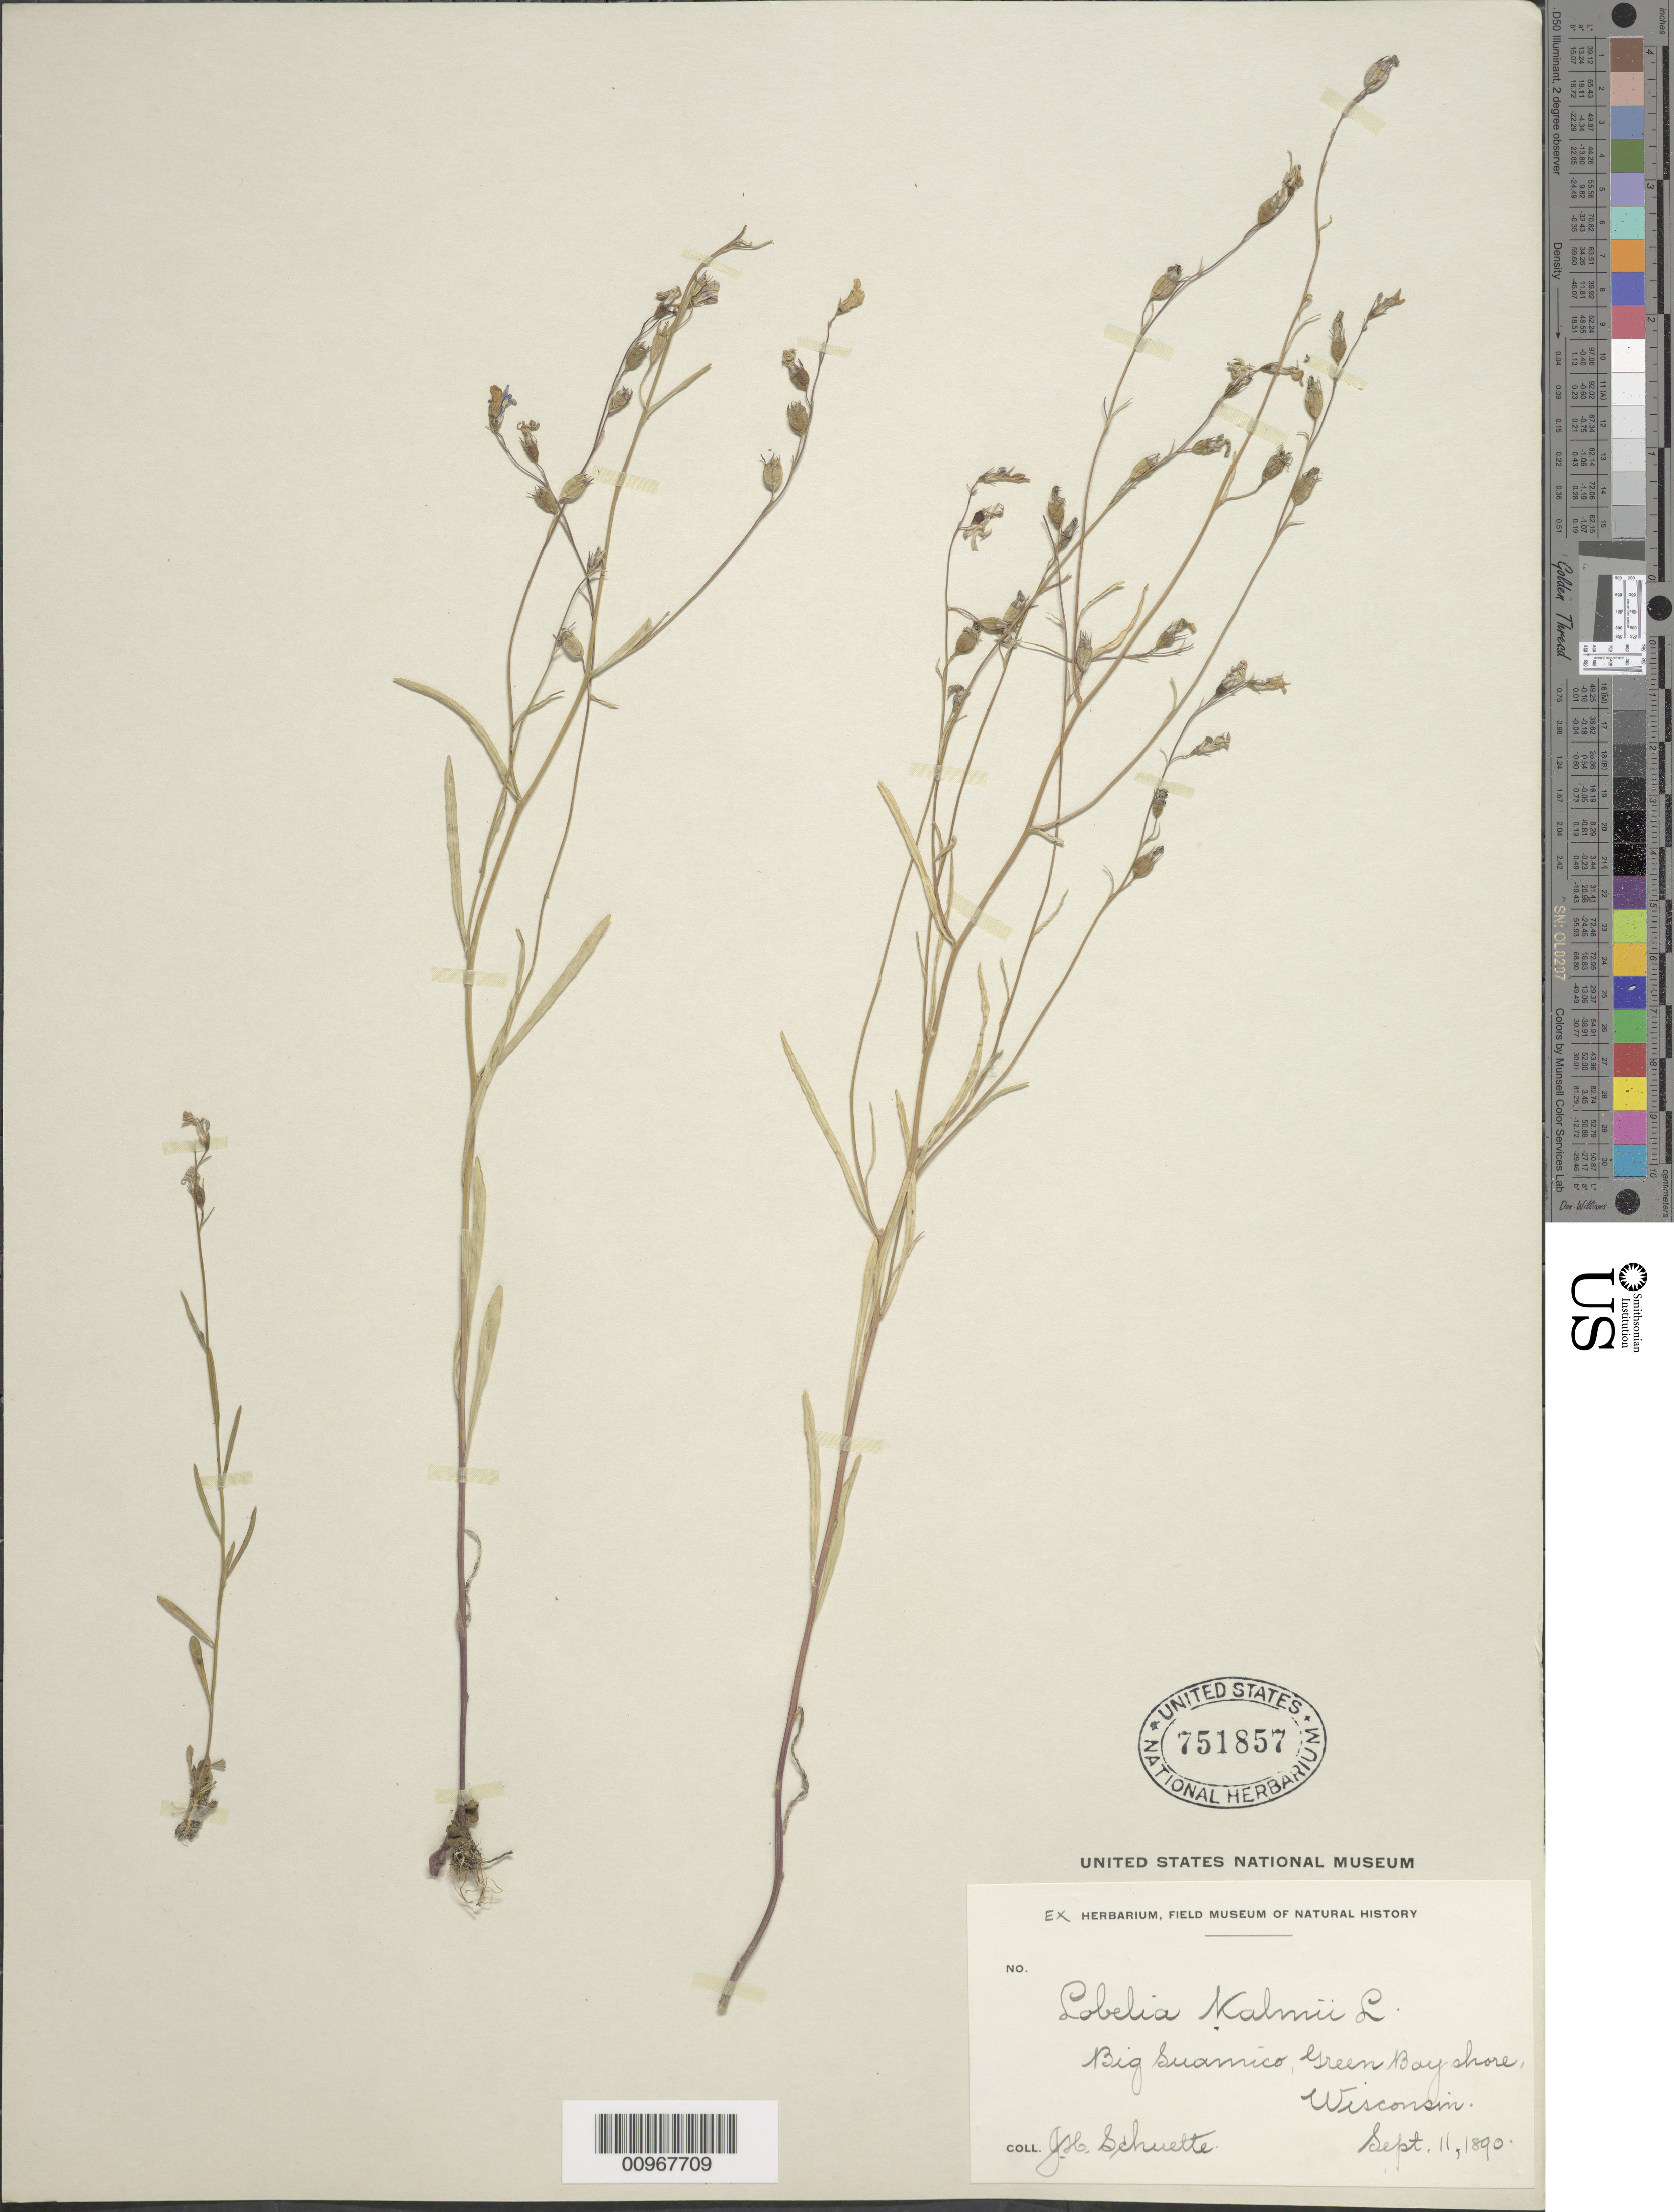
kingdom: Plantae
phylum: Tracheophyta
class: Magnoliopsida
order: Asterales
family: Campanulaceae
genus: Lobelia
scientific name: Lobelia kalmii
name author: L.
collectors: J. H. Schuette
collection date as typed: Sept. 11, 1890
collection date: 1890-09-11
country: United States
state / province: Wisconsin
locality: Big Suamico, Green Bay shore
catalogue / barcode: US 751857